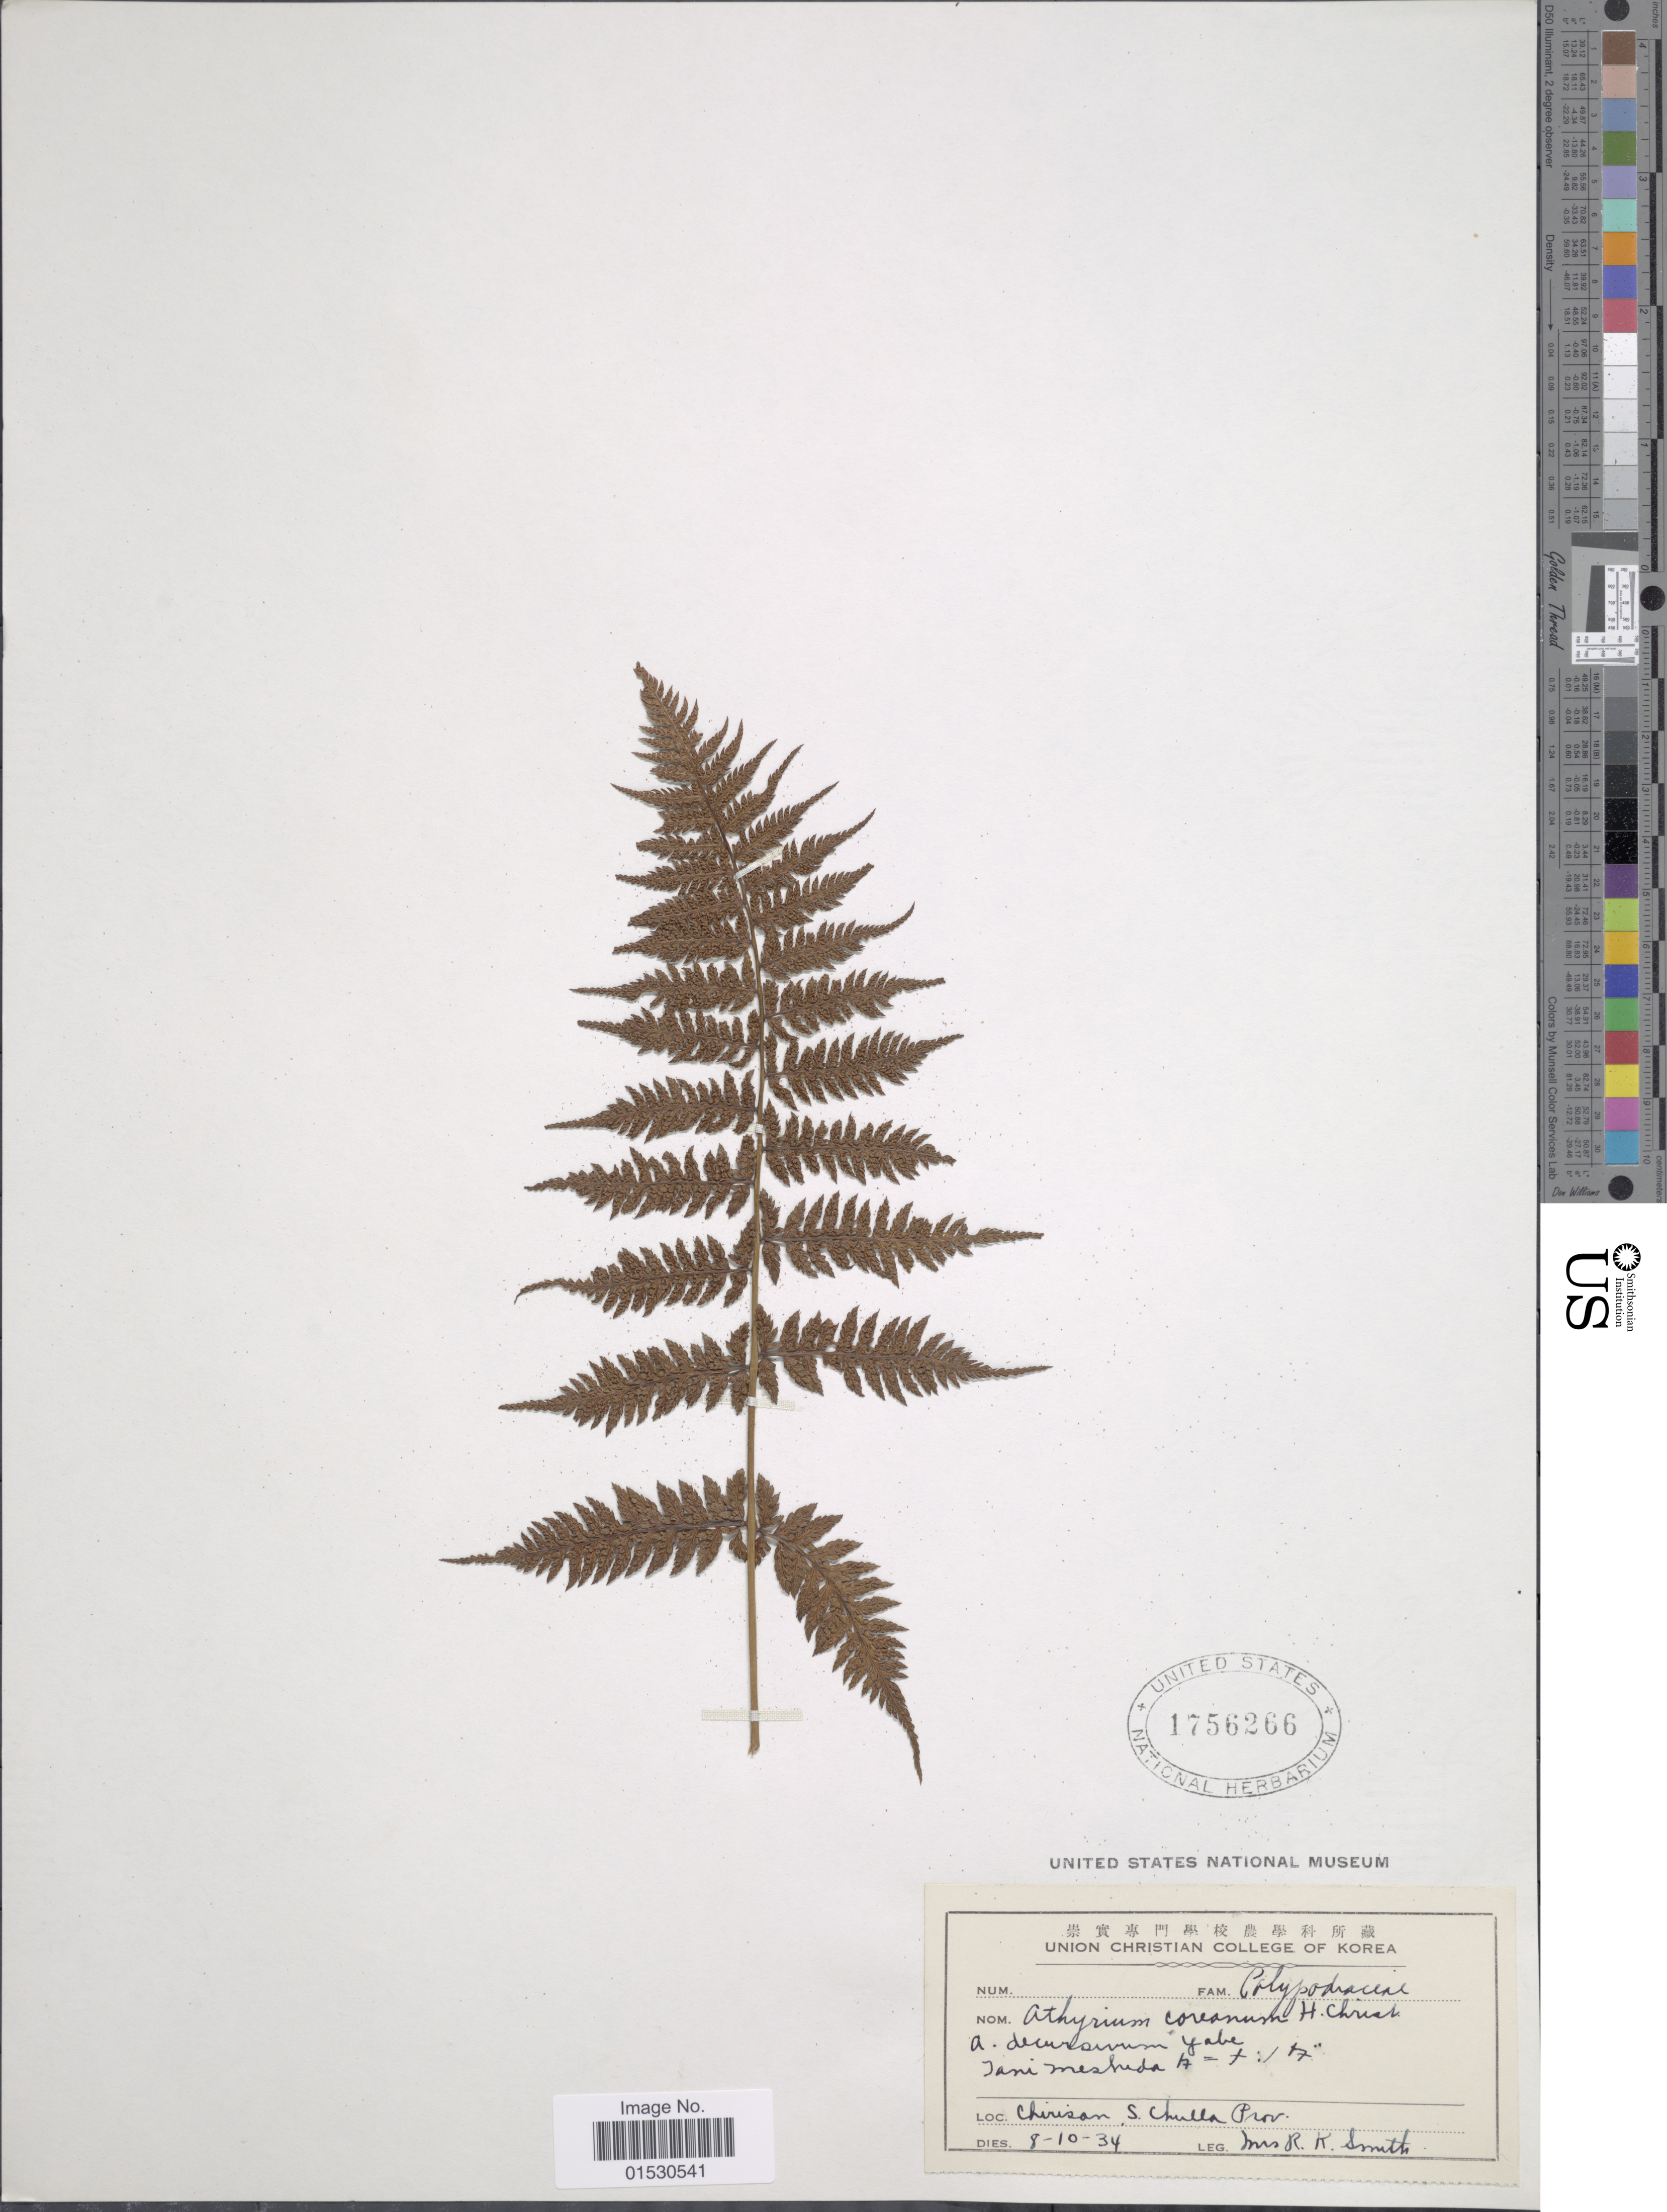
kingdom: Plantae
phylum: Tracheophyta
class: Polypodiopsida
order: Polypodiales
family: Athyriaceae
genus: Athyrium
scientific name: Athyrium coreanum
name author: Christ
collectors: Mrs. R. K. Smith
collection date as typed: Transcribed d/m/y: 10/8/34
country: South Korea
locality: Chirisan, S Chulla Prov.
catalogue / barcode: US 1756266